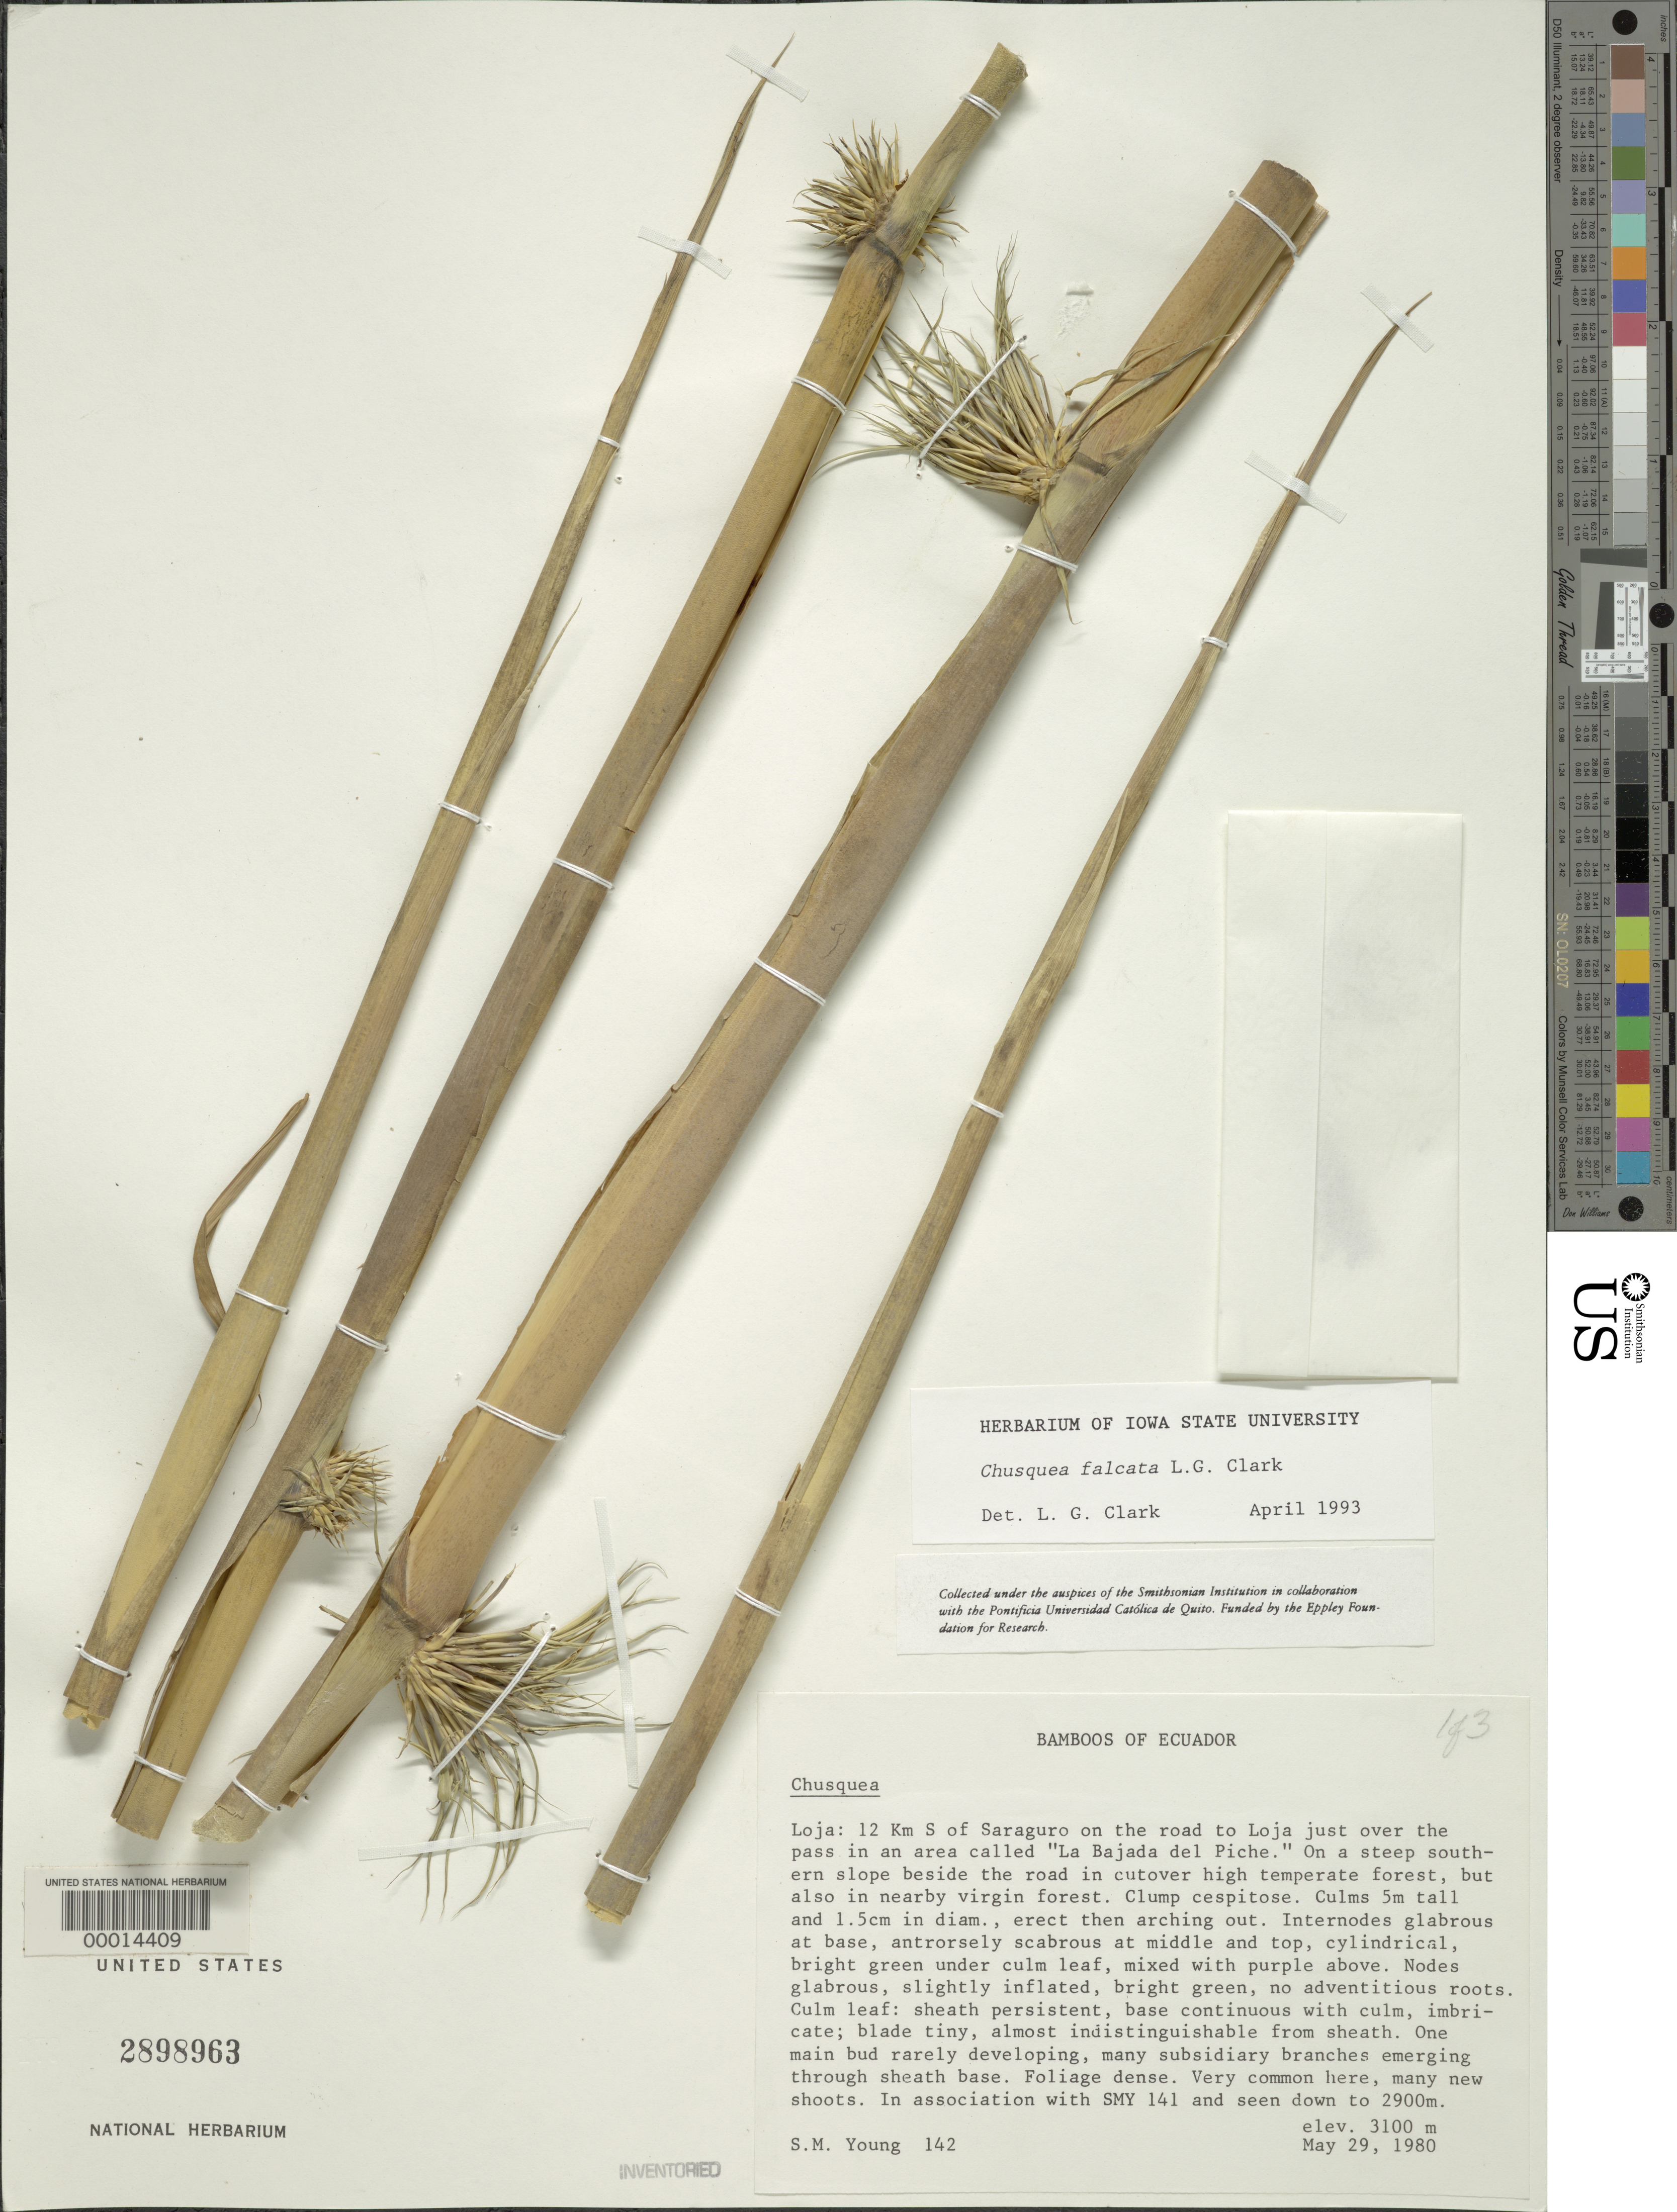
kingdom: Plantae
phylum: Tracheophyta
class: Liliopsida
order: Poales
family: Poaceae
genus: Chusquea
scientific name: Chusquea falcata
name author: L.G. Clark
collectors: S. Young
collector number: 142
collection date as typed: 29 May 1980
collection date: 1980-05-29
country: Ecuador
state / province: Loja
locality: Saraguro, "la Bajada del piche"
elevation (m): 3100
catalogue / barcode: US 2898963